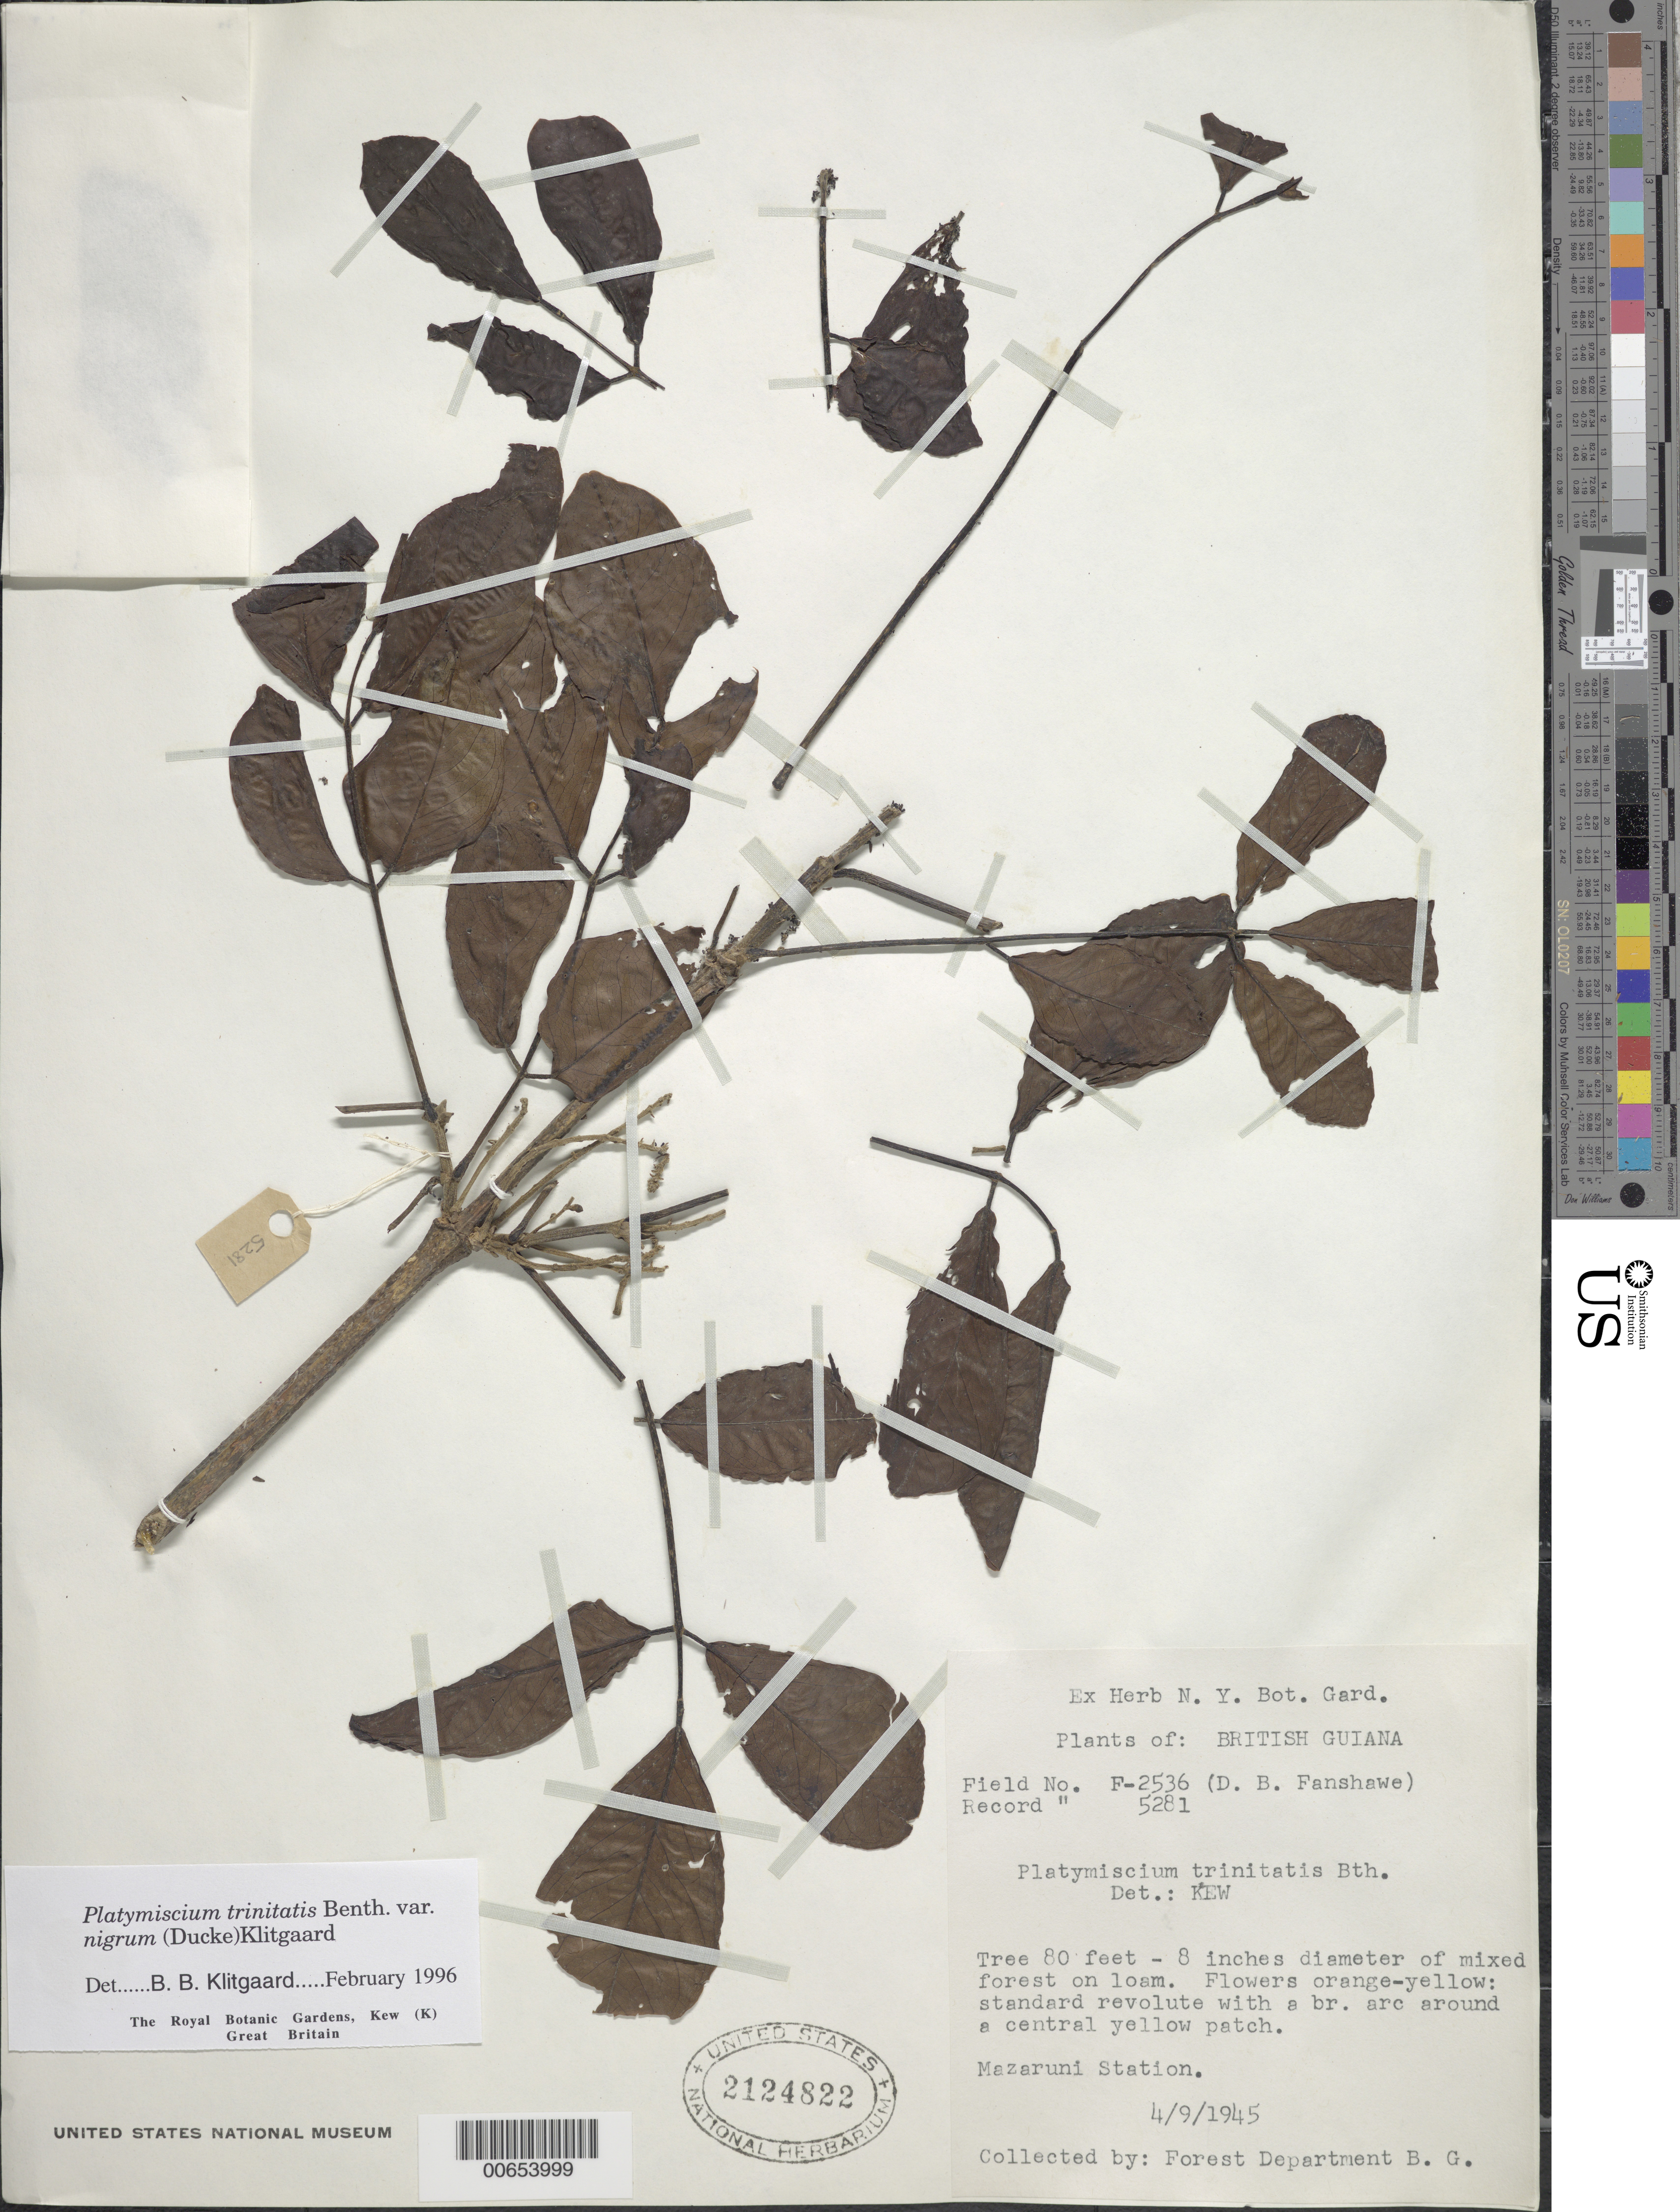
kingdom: Plantae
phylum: Tracheophyta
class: Magnoliopsida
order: Fabales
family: Fabaceae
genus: Platymiscium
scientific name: Platymiscium trinitatis var. nigrum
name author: (Ducke) Klitg.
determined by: Klitgaard, B. B.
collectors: Forest Dept. B. G. & British Guiana Forestry Dept.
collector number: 5281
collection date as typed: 4-Sep-45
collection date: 1945-09-04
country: Guyana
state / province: Cuyuni-Mazaruni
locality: Mazaruni Station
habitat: Mixed forest on loam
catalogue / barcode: US 2124822